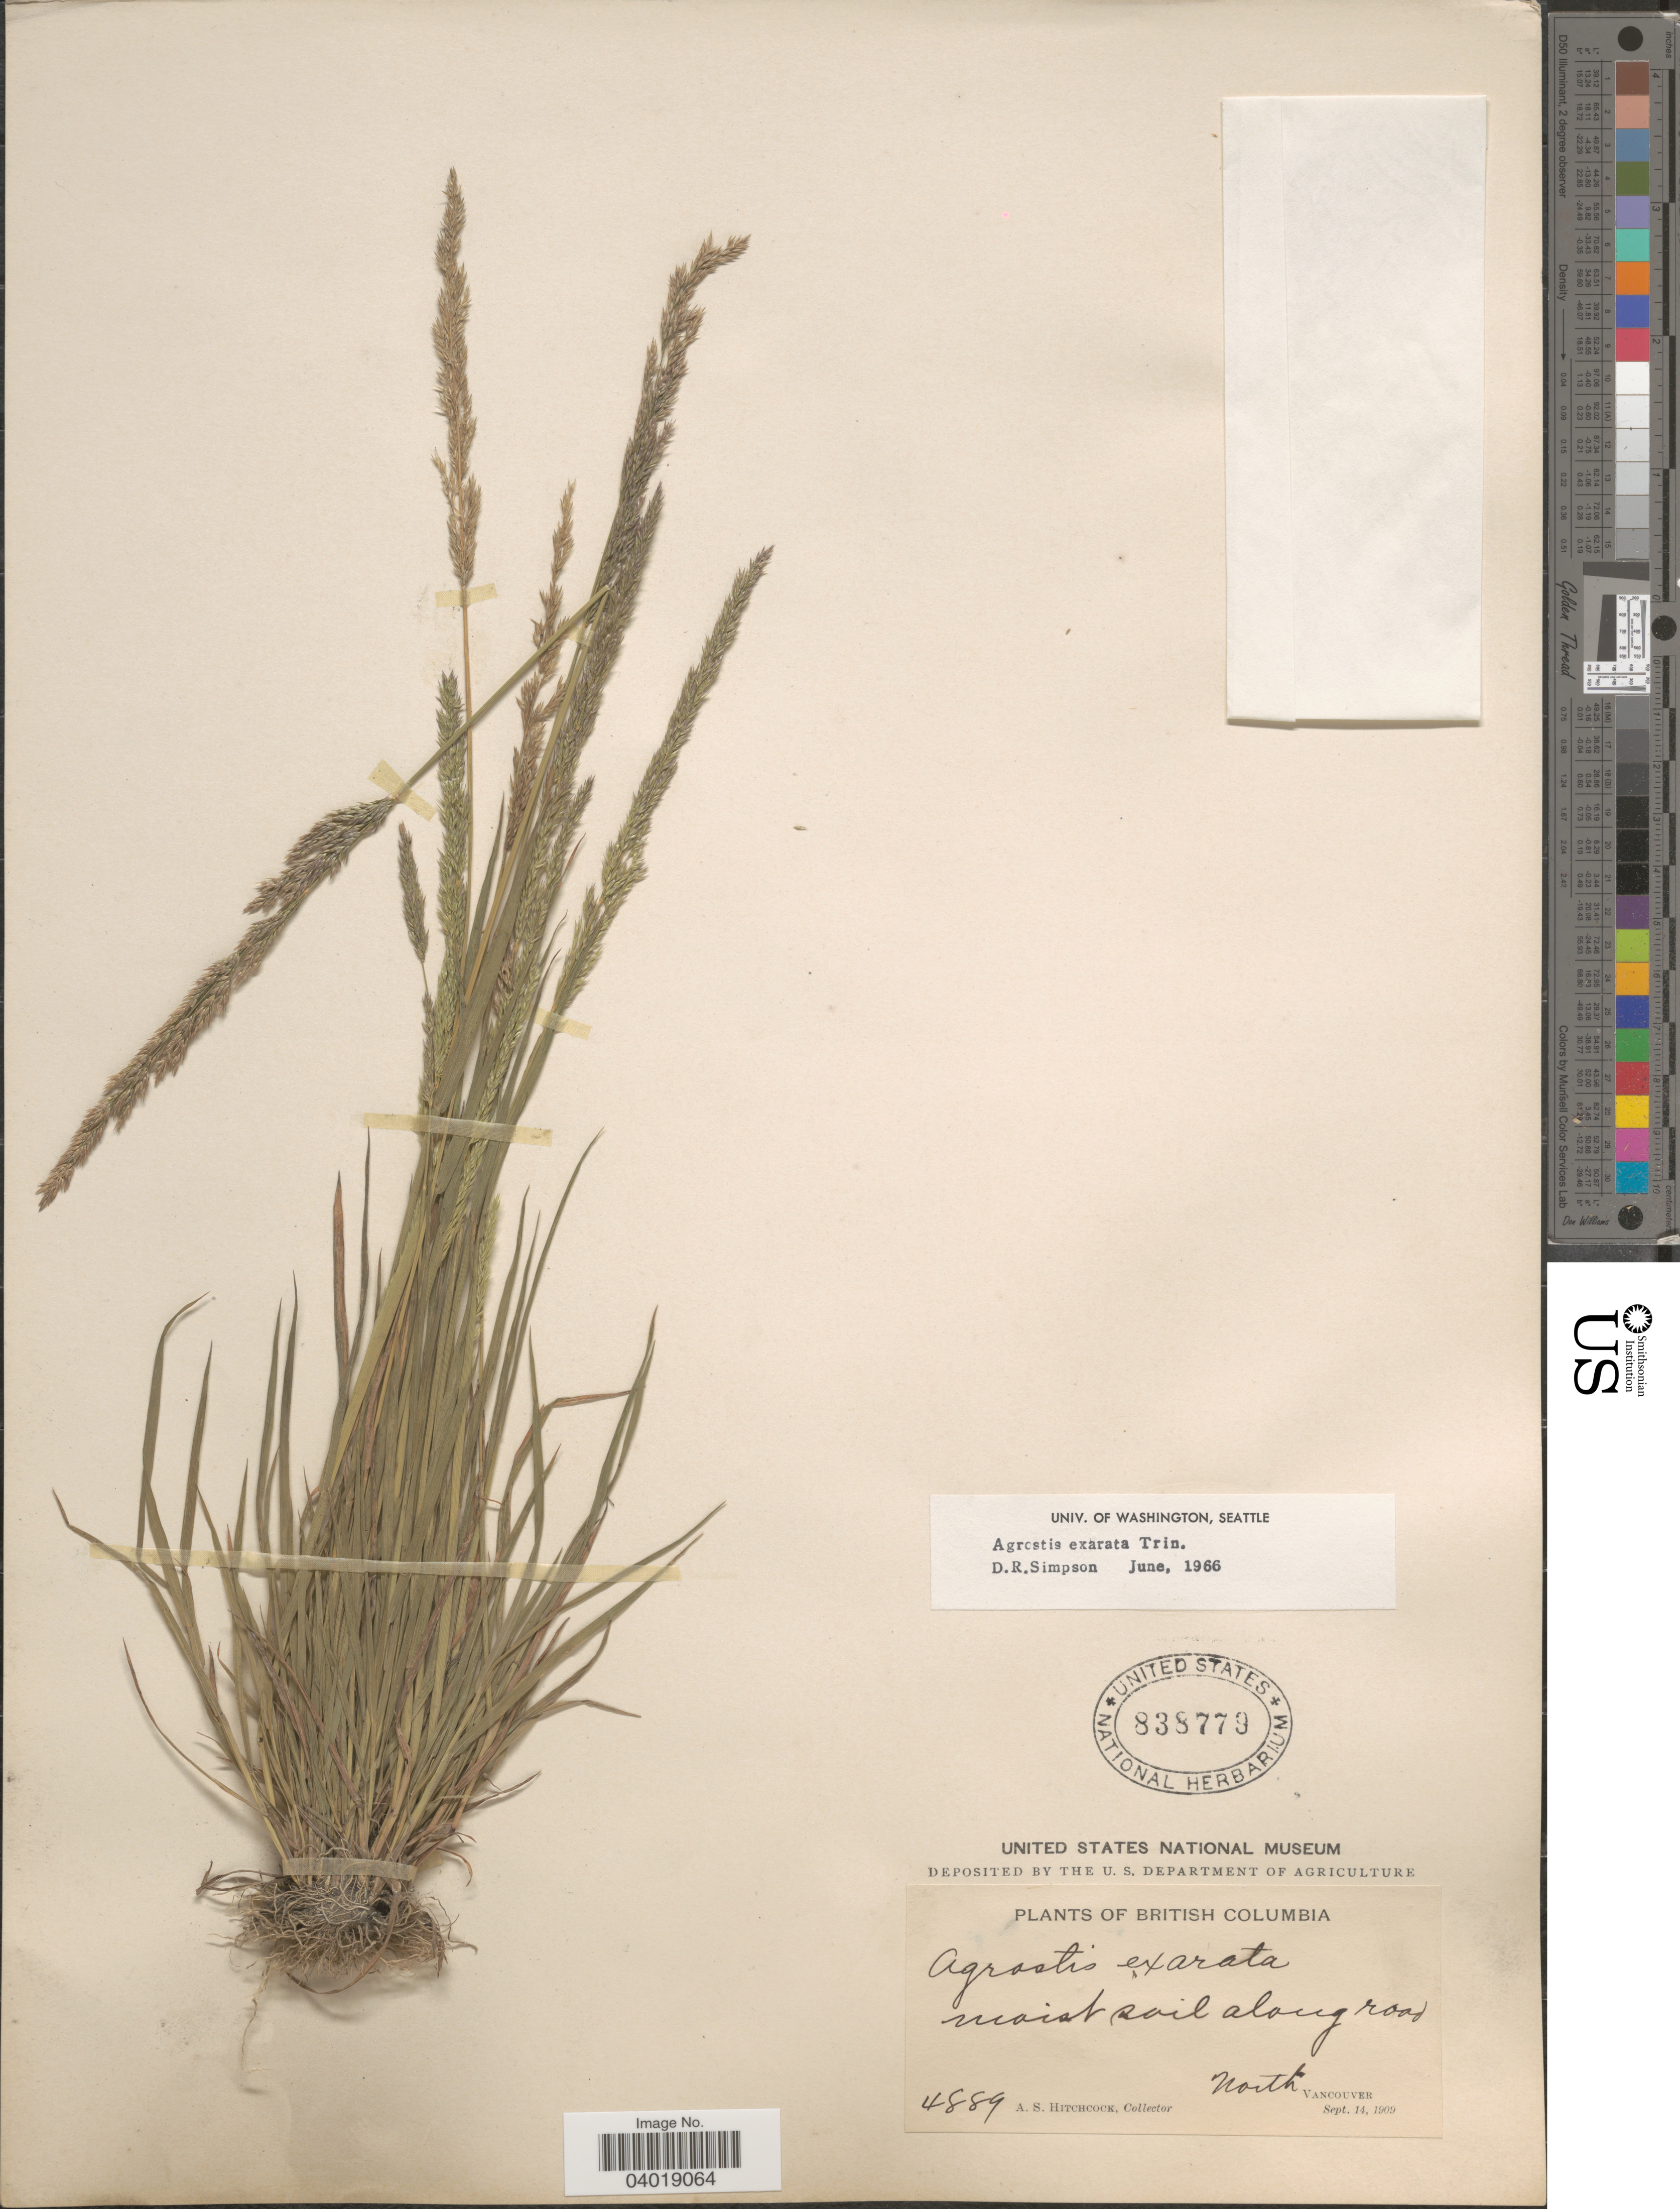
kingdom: Plantae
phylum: Tracheophyta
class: Liliopsida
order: Poales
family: Poaceae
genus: Agrostis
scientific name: Agrostis exarata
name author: Trin.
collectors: A. S. Hitchcock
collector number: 4889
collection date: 1909-09-14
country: Canada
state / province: British Columbia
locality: Along road. North Vancouver.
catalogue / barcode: US 838779